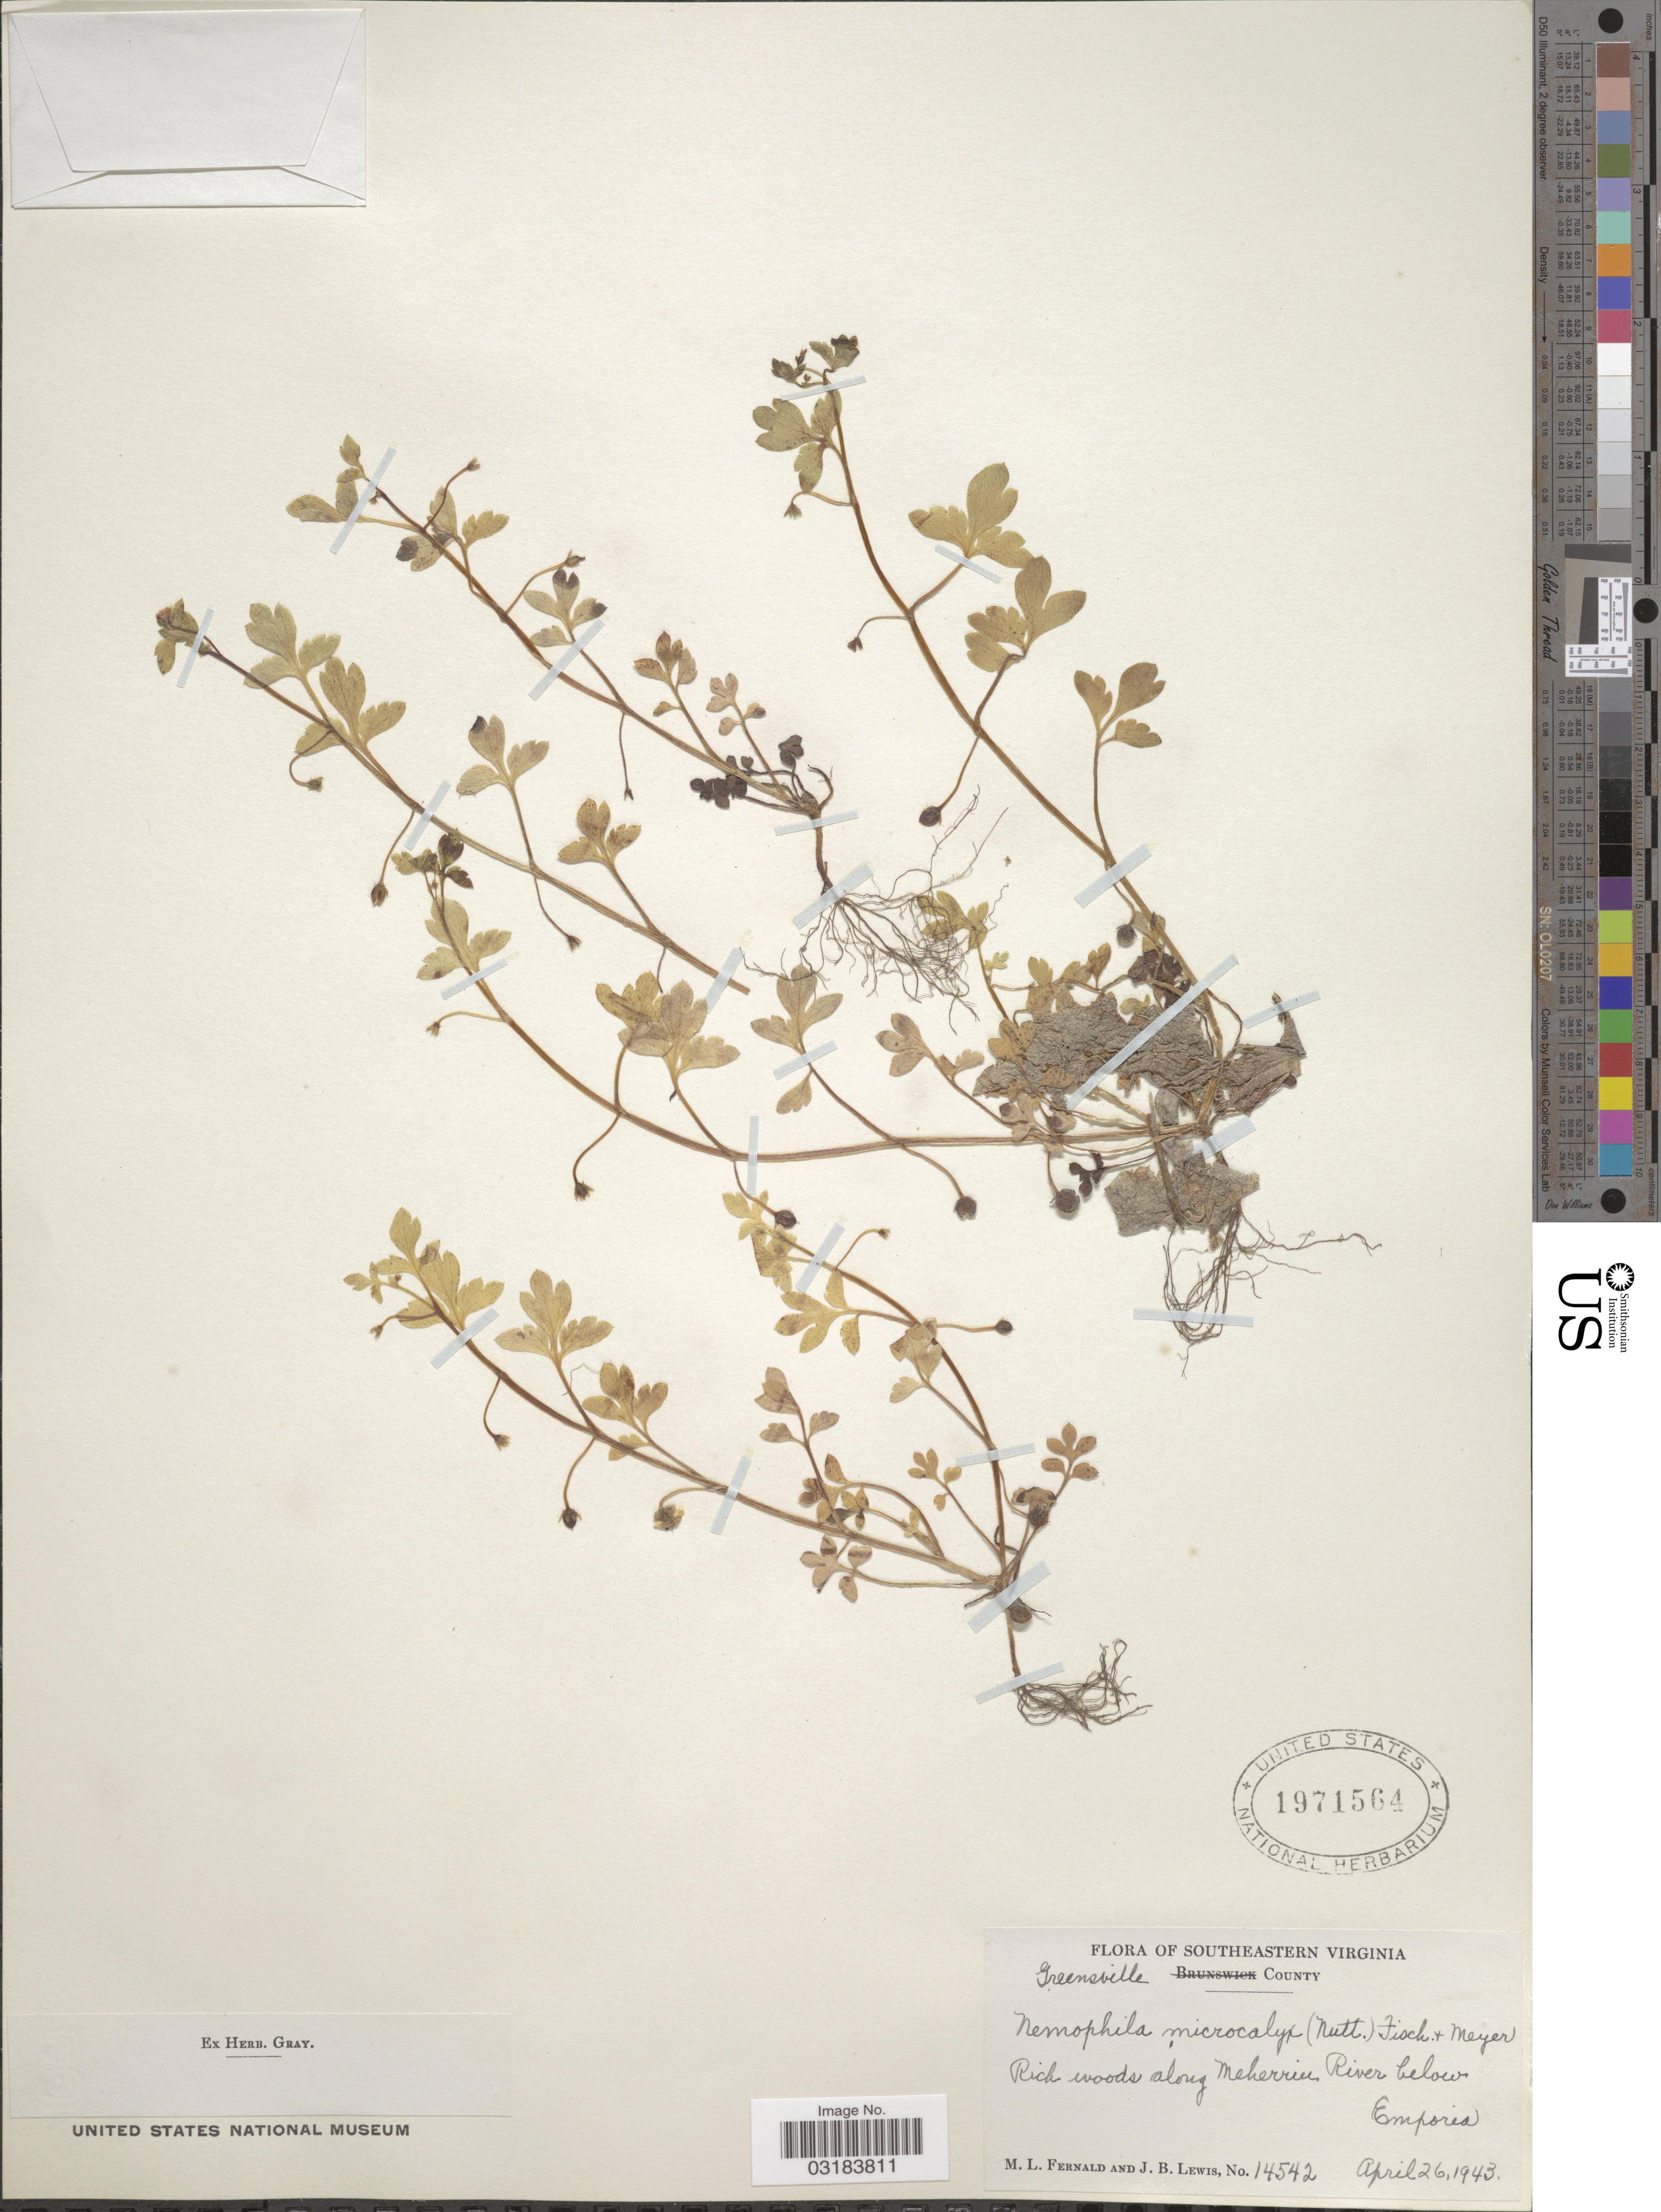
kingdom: Plantae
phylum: Tracheophyta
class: Magnoliopsida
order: Boraginales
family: Hydrophyllaceae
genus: Nemophila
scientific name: Nemophila microcalyx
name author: (Nutt.) Fisch. & C.A. Mey.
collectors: M. L. Fernald & J. B. Lewis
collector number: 14542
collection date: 1943-04-26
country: United States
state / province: Virginia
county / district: Greensville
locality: Southeastern Virginia. Greensville County. Along Meherrin River below Emporia.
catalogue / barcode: US 1971564